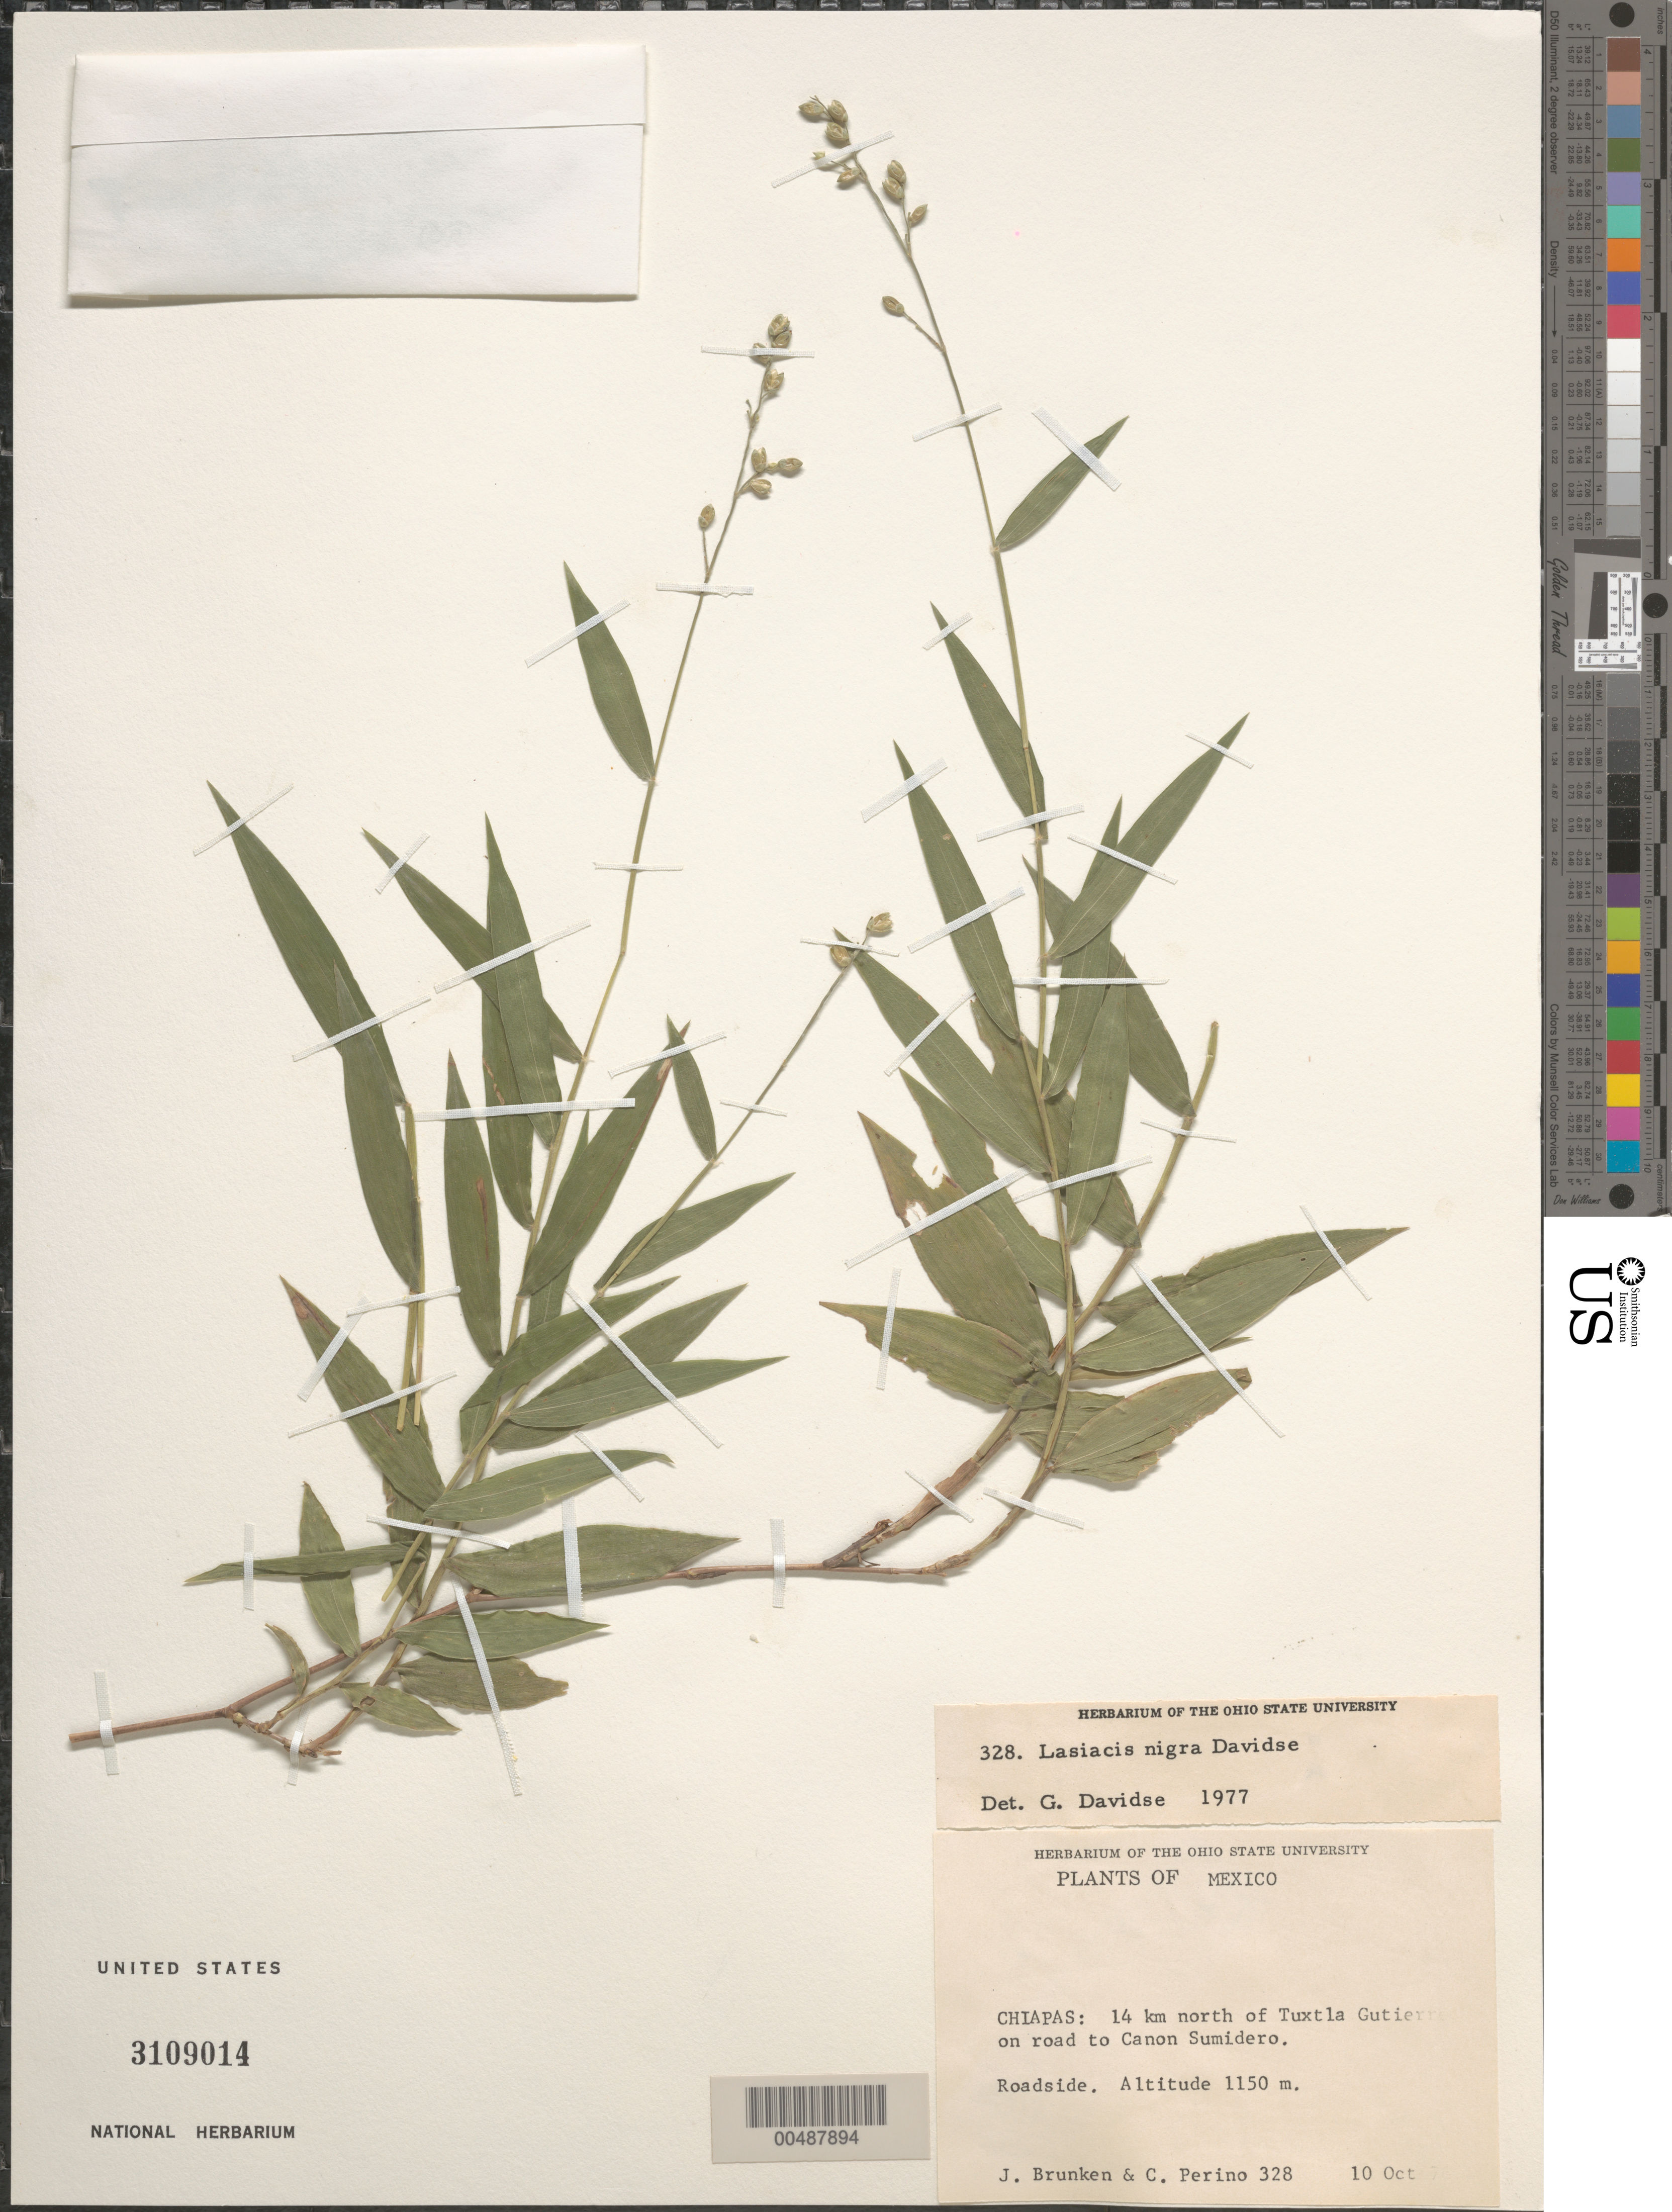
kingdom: Plantae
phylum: Tracheophyta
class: Liliopsida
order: Poales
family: Poaceae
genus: Lasiacis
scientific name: Lasiacis maxonii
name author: Swallen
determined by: Davidse, Gerrit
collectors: J. Brunken & C. Perino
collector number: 328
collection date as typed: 10 Oct 19--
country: Mexico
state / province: Chiapas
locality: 14 km N of Tuxtla Gutierrez on rd to Canon Sumidero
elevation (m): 1150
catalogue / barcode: US 3109014